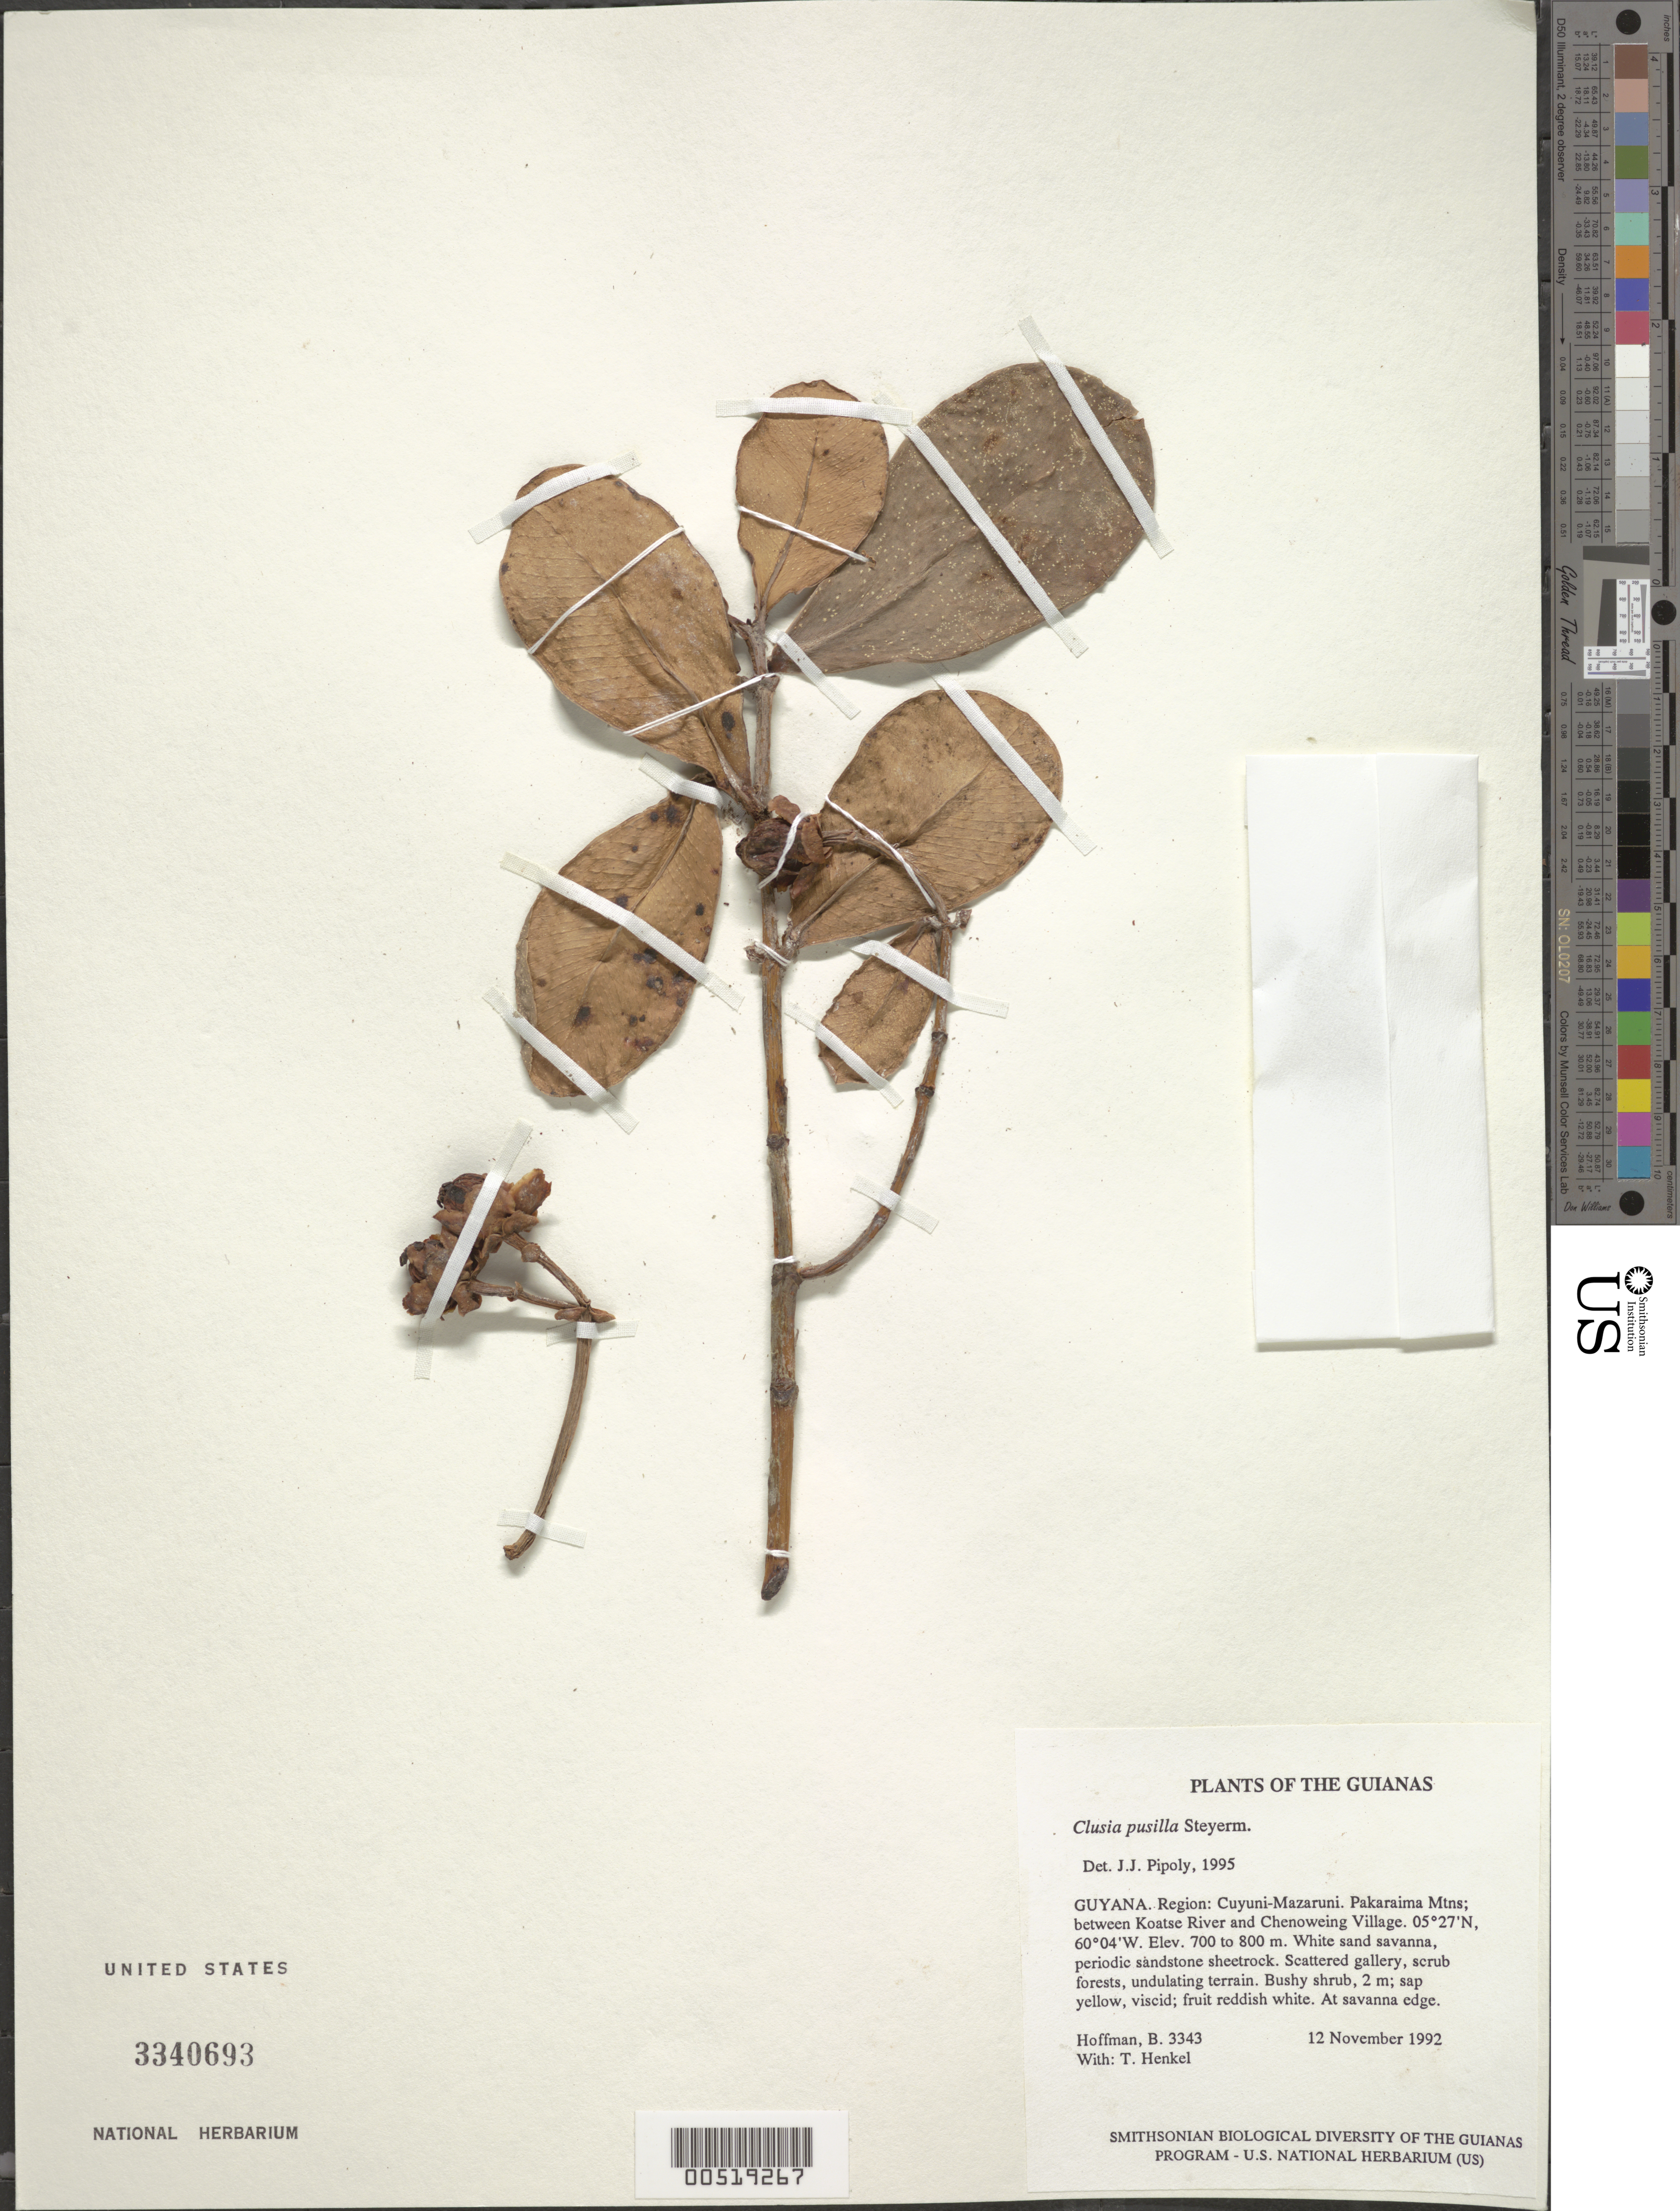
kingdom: Plantae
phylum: Tracheophyta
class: Magnoliopsida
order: Malpighiales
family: Clusiaceae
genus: Clusia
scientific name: Clusia pusilla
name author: Steyerm.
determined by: Pipoly, J. J., III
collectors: B. Hoffman & T. Henkel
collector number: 3343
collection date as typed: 12 November 1992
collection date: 1992-11-12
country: Guyana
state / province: Cuyuni-Mazaruni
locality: Pakaraima Mountains; between Koatse River and Chenoweing village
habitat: White sand savanna, periodic sandstone sheetrock. Scattered gallery, scrub forests, undulating terrain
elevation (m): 700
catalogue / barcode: US 3340693